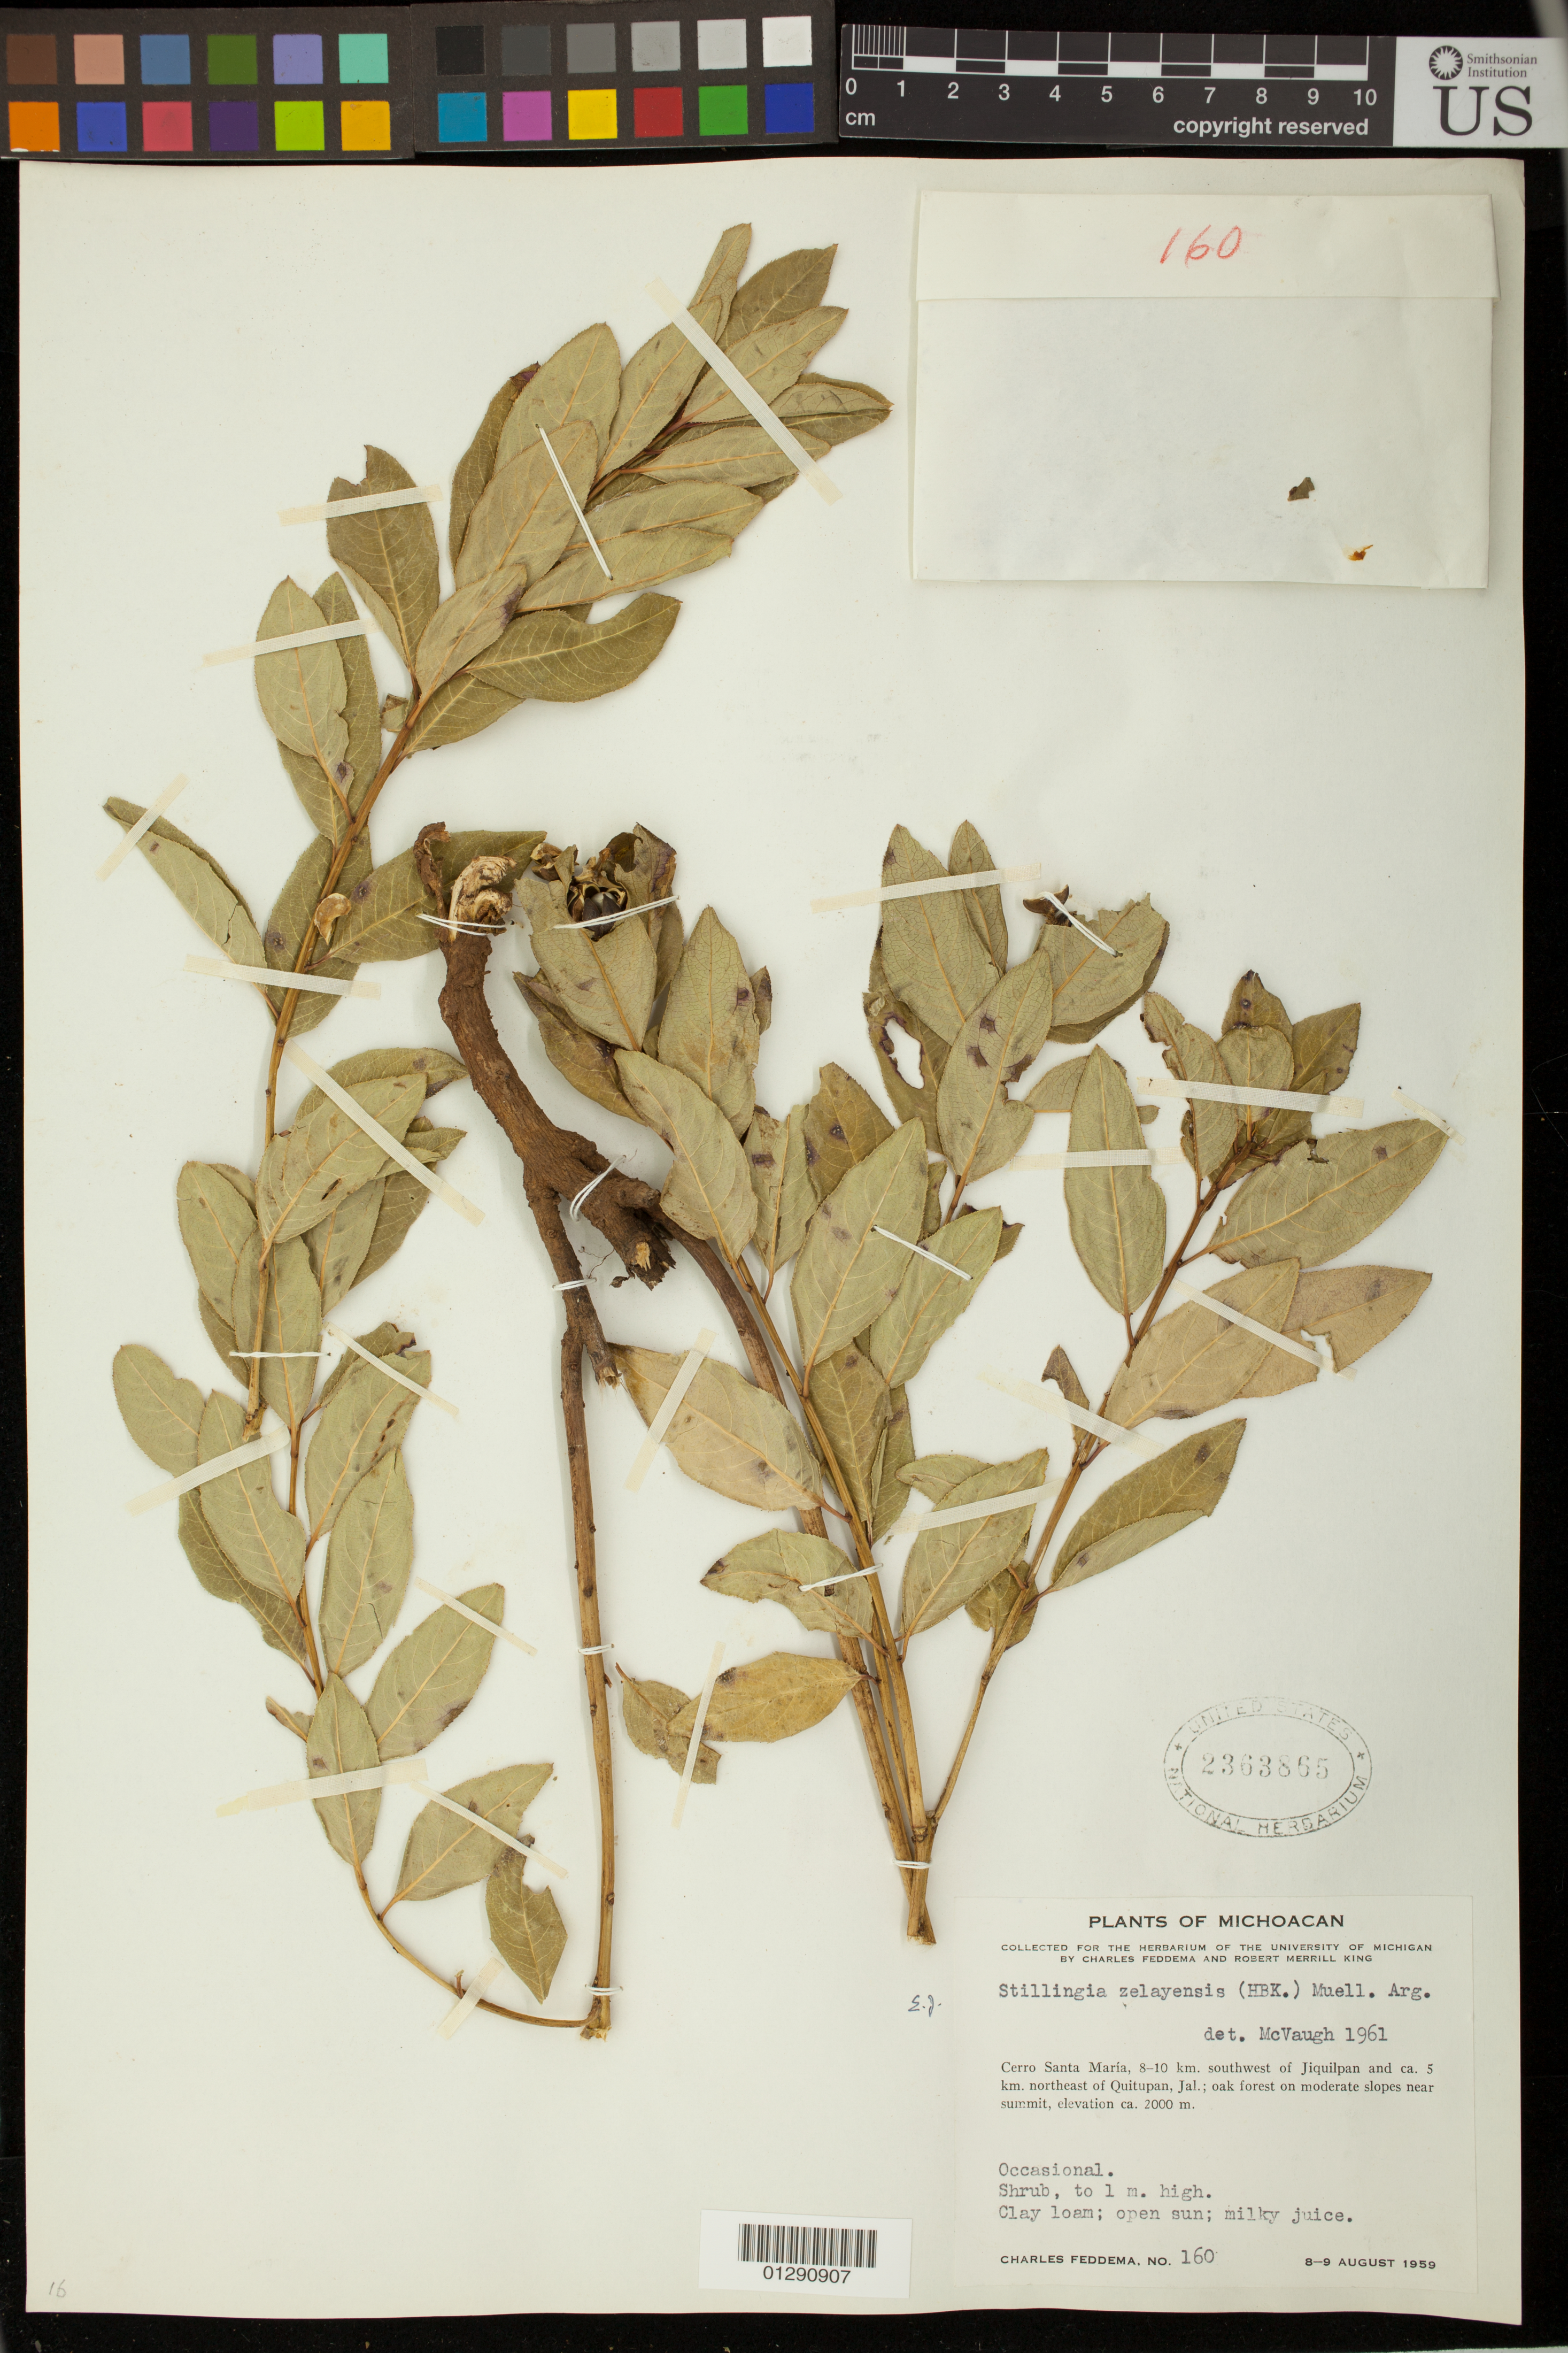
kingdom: Plantae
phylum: Tracheophyta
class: Magnoliopsida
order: Malpighiales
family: Euphorbiaceae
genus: Stillingia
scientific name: Stillingia zelayensis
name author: (Kunth) Müll. Arg.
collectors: C. Feddema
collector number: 160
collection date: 1959-08-08/1959-08-09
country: Mexico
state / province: Michoacan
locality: Cerro Santa Maria, 8-10 km, southwest of Jiquilpan and ca. 5 km. northeast of Quitupan, Jal.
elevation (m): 2000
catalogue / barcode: US 2363865